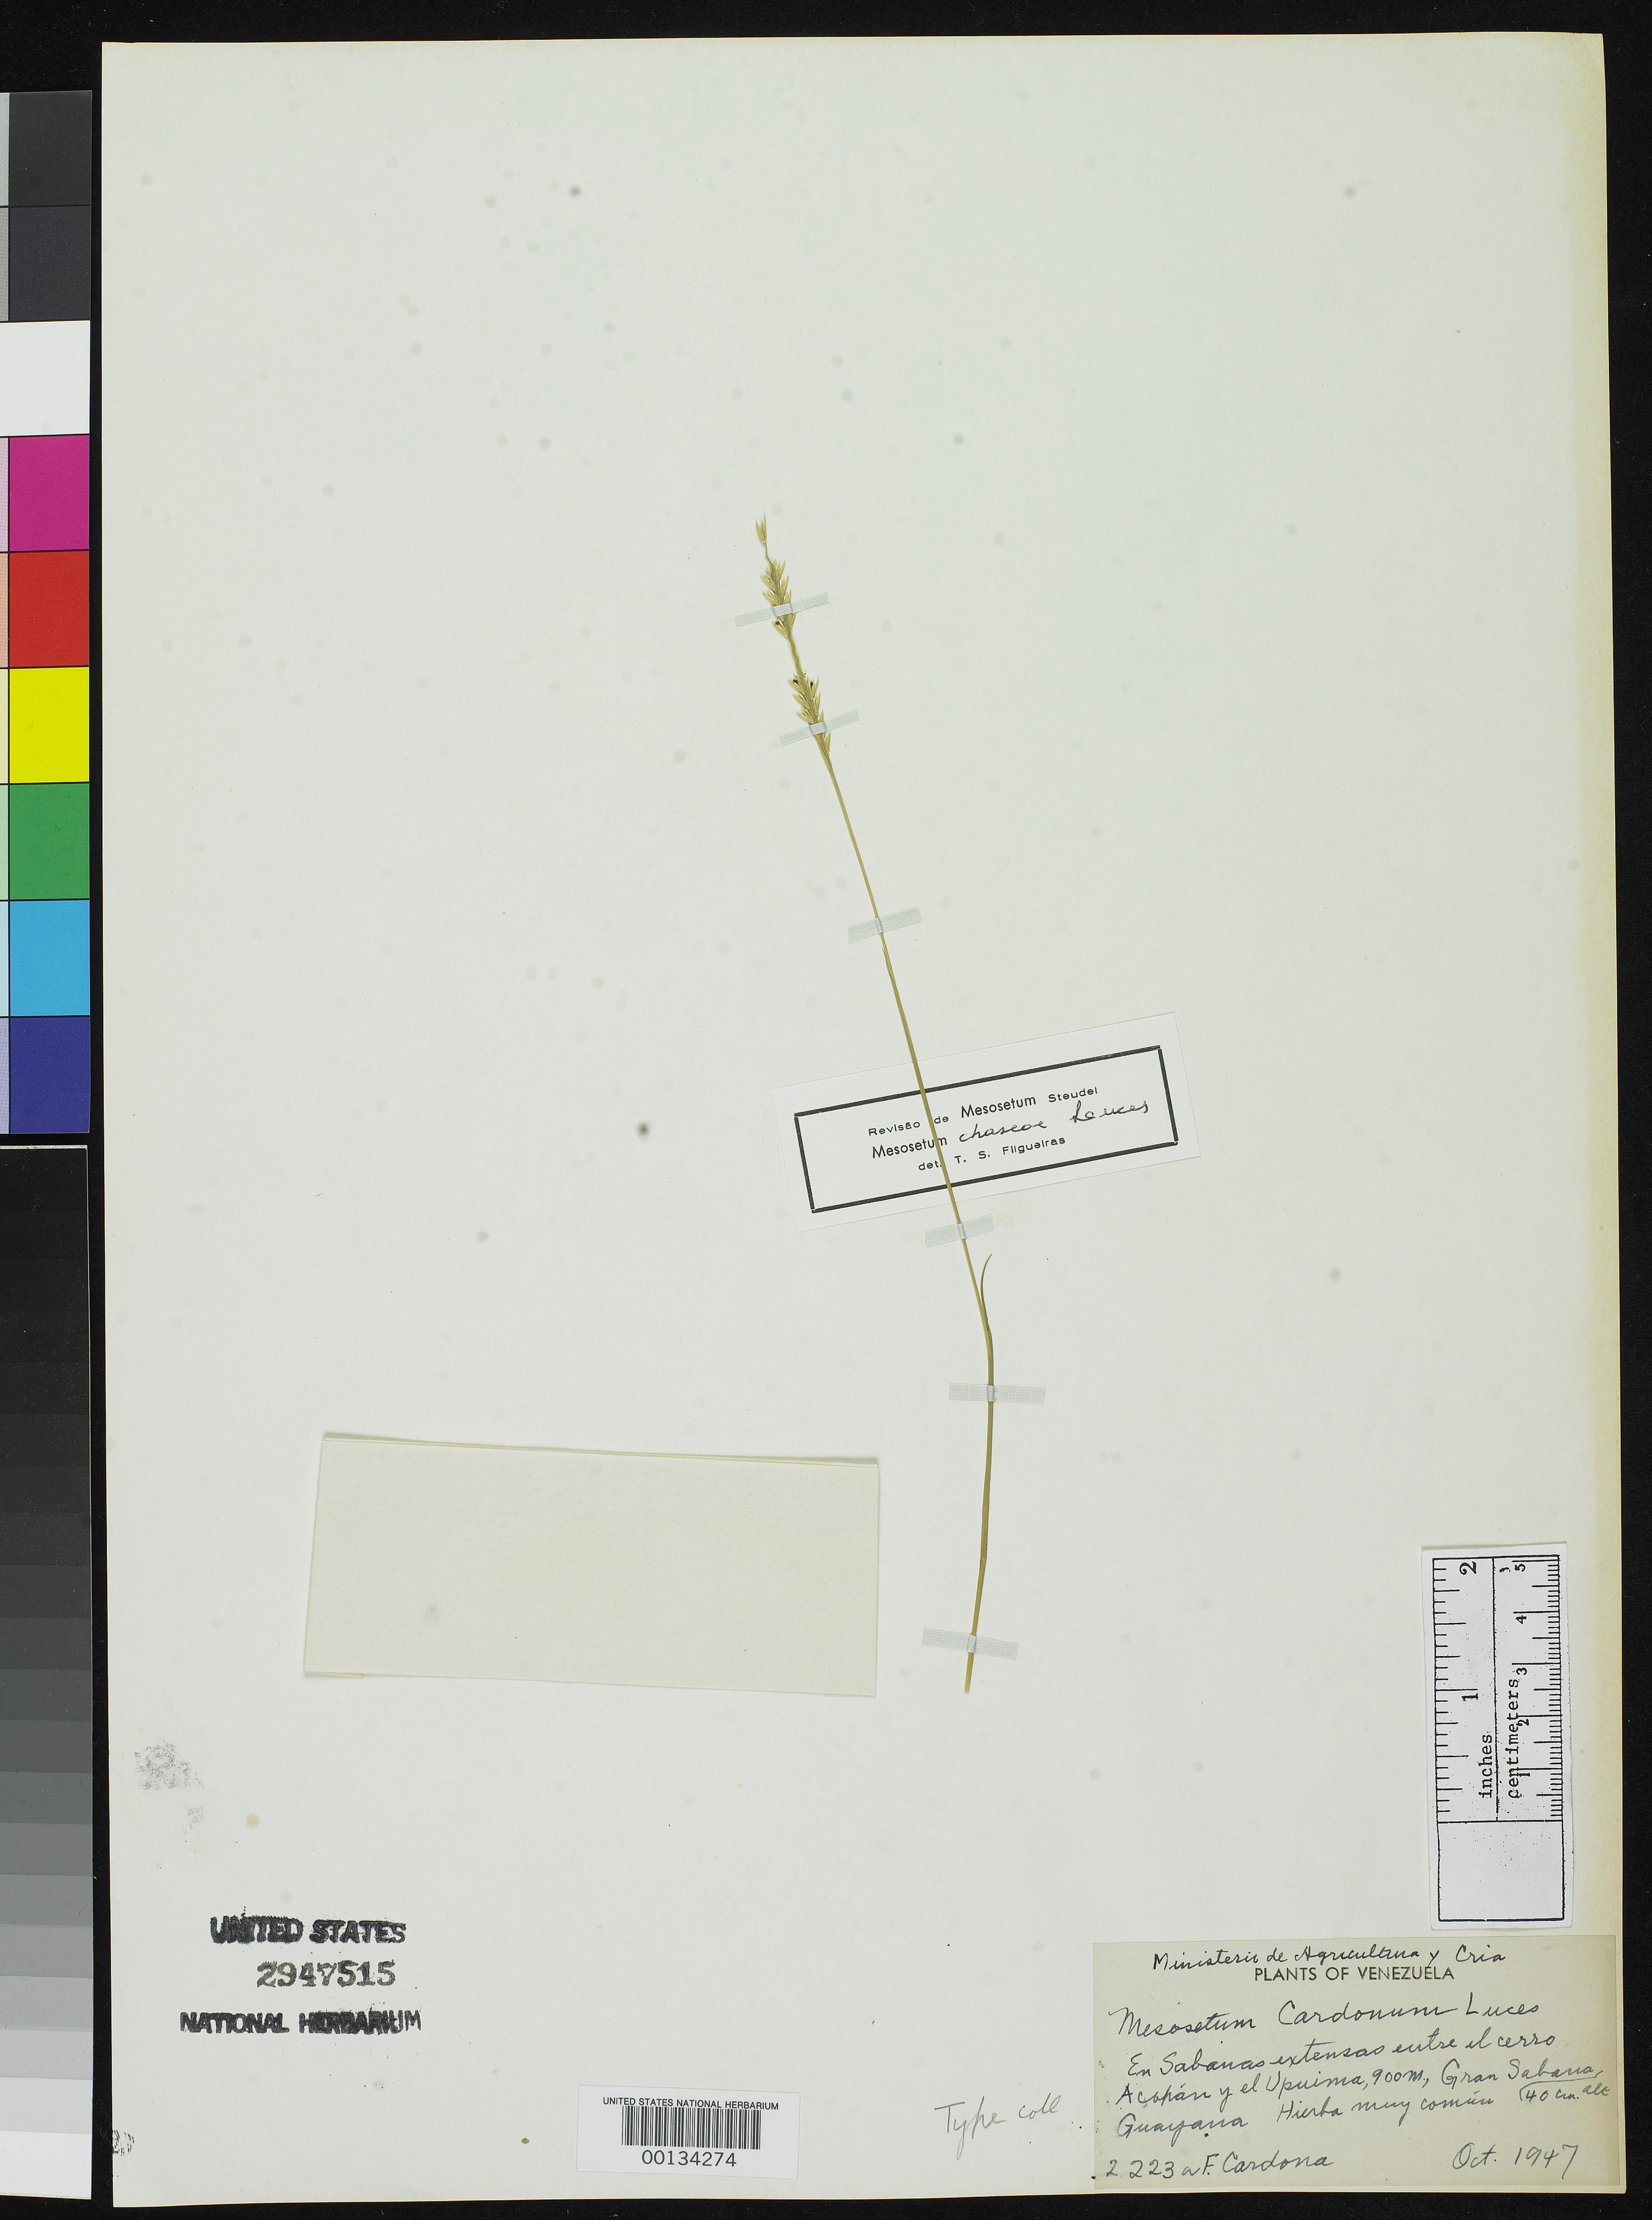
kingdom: Plantae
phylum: Tracheophyta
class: Liliopsida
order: Poales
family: Poaceae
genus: Mesosetum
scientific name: Mesosetum cardonum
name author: Luces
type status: Isotype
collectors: F. Cardona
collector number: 2223a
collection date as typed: Oct 1947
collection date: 1947-10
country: Venezuela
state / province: Bolívar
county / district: Caroni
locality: En Sabanas extensas entre El Cerro Acopan y El Upuima; alt. 900m.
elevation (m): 900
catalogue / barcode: US 2947515